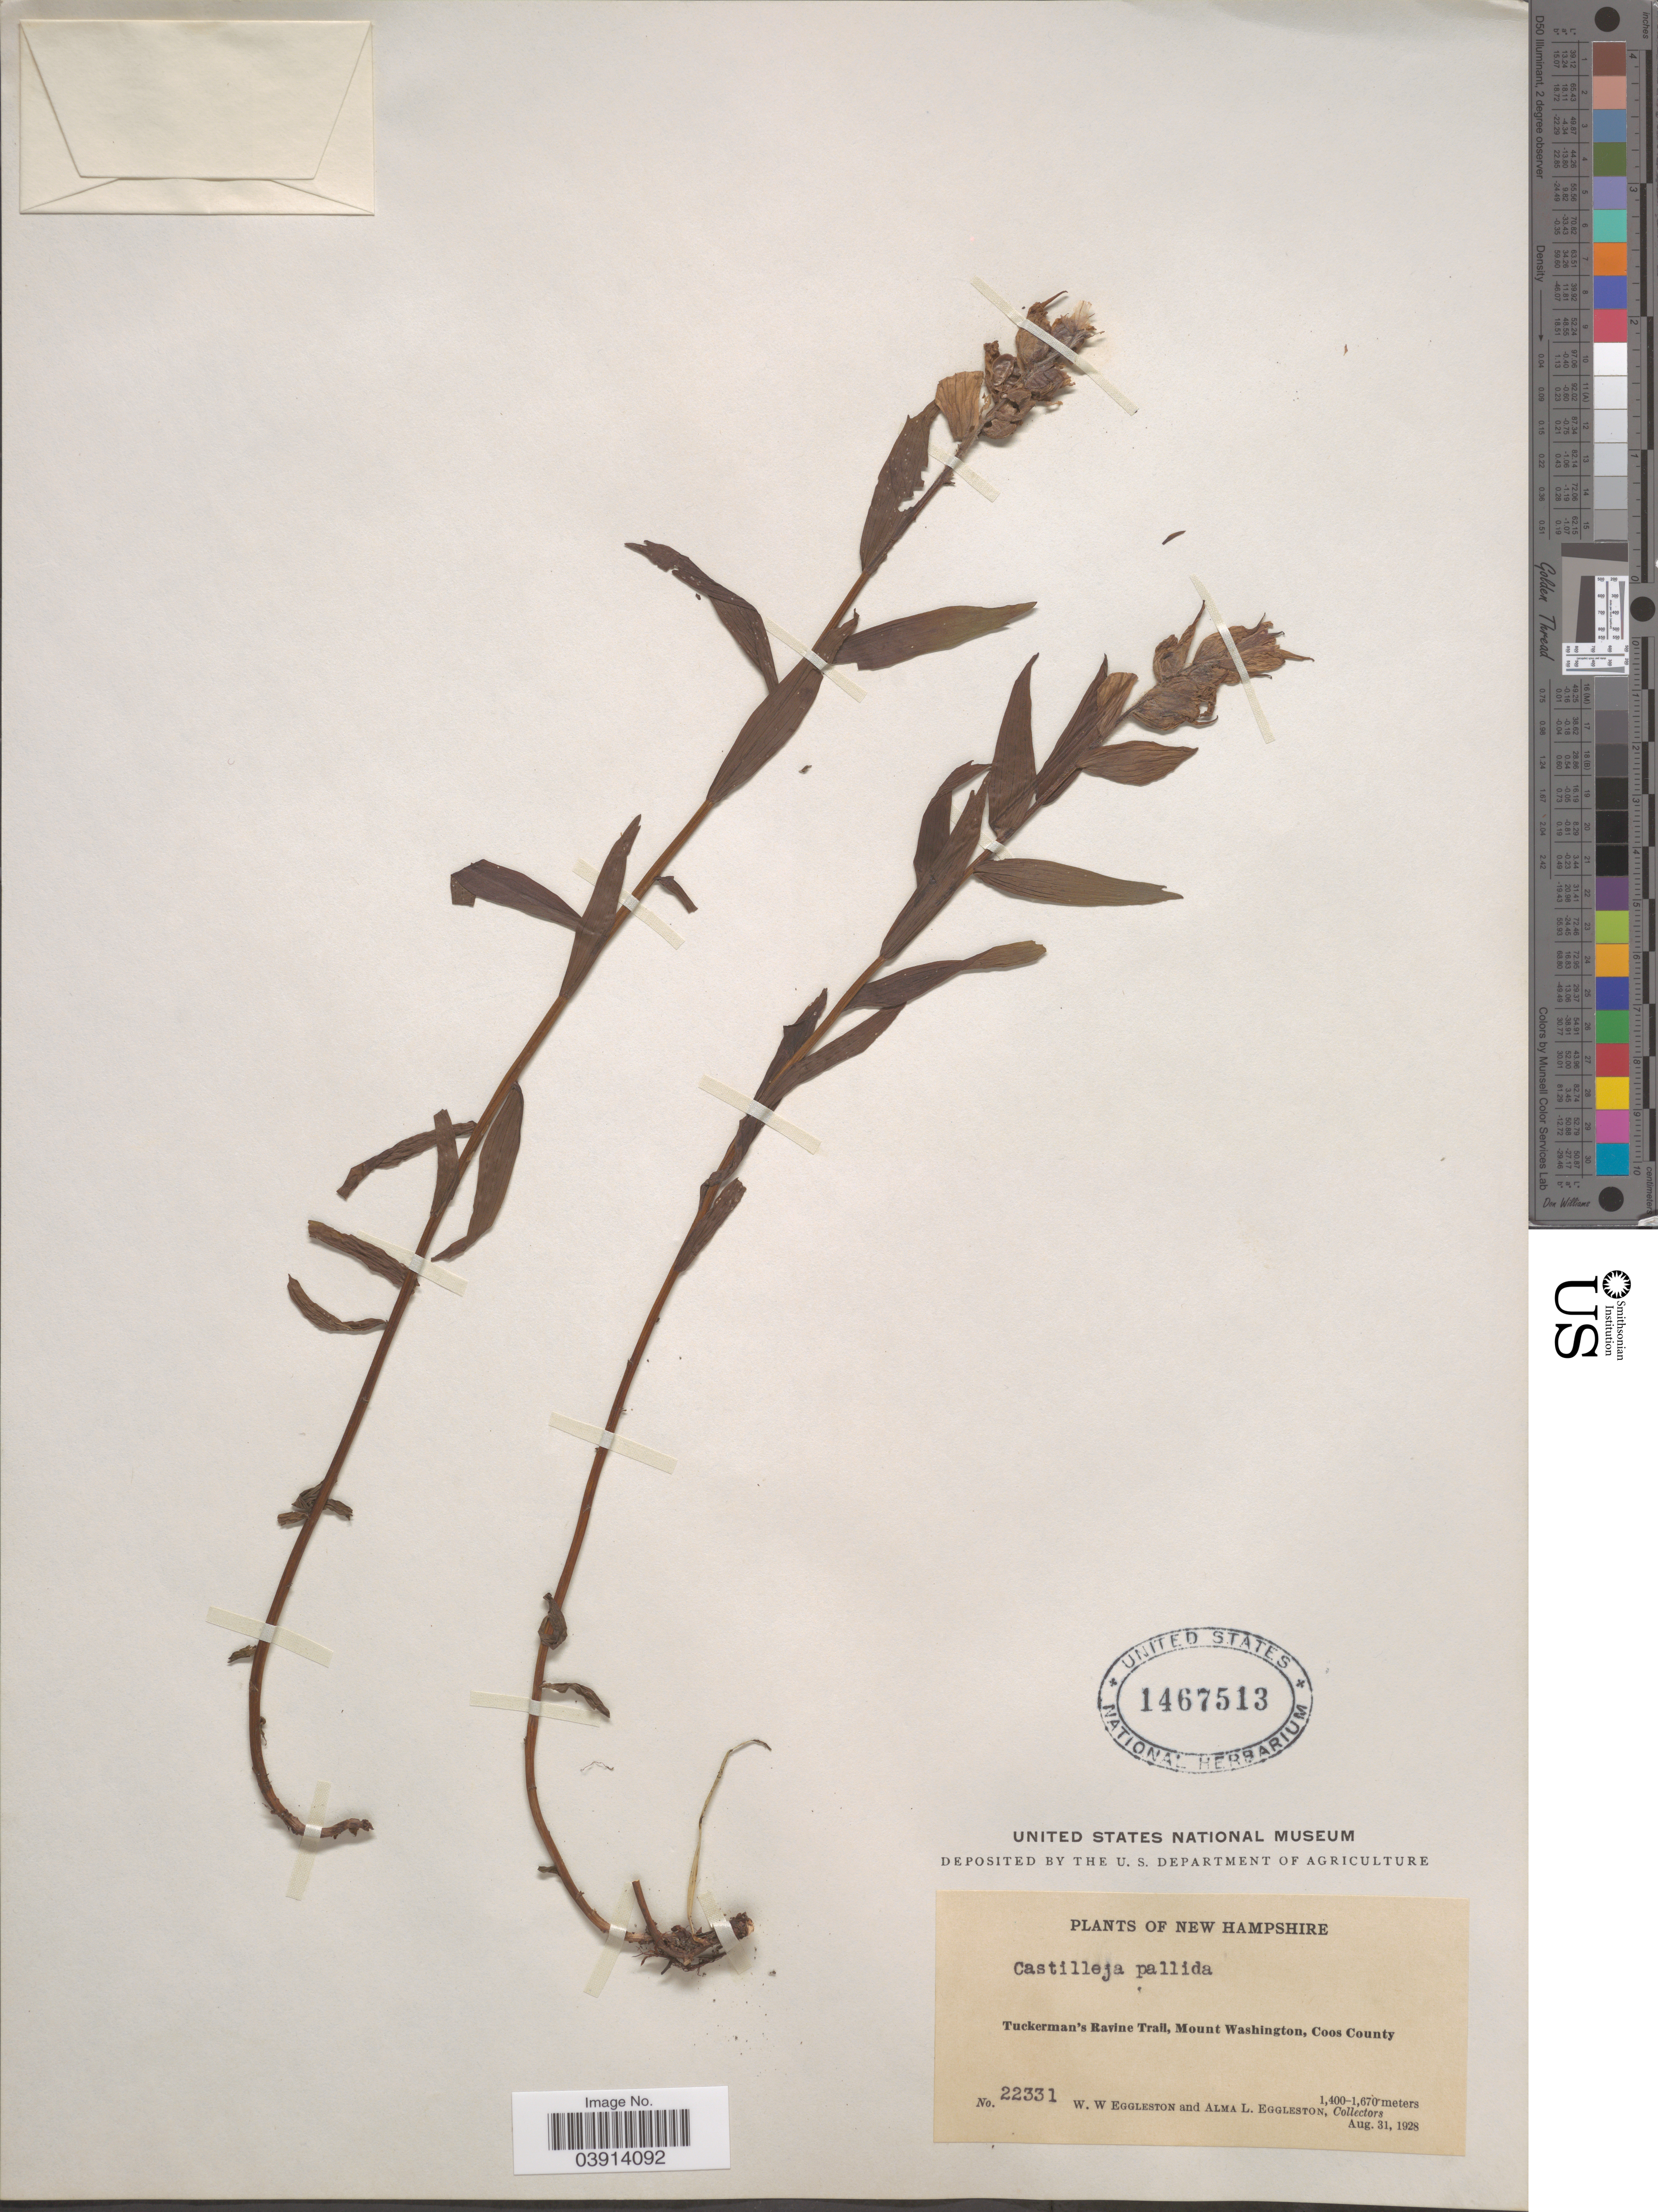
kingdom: Plantae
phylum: Tracheophyta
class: Magnoliopsida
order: Lamiales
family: Orobanchaceae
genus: Castilleja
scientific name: Castilleja septentrionalis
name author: Lindl.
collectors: W. W. Eggleston & A. Eggleston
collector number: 22331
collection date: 1928-08-31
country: United States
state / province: New Hampshire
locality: Tuckerman's Ravine Trail, Mount Washington, Coos County.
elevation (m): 1400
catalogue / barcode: US 1467513